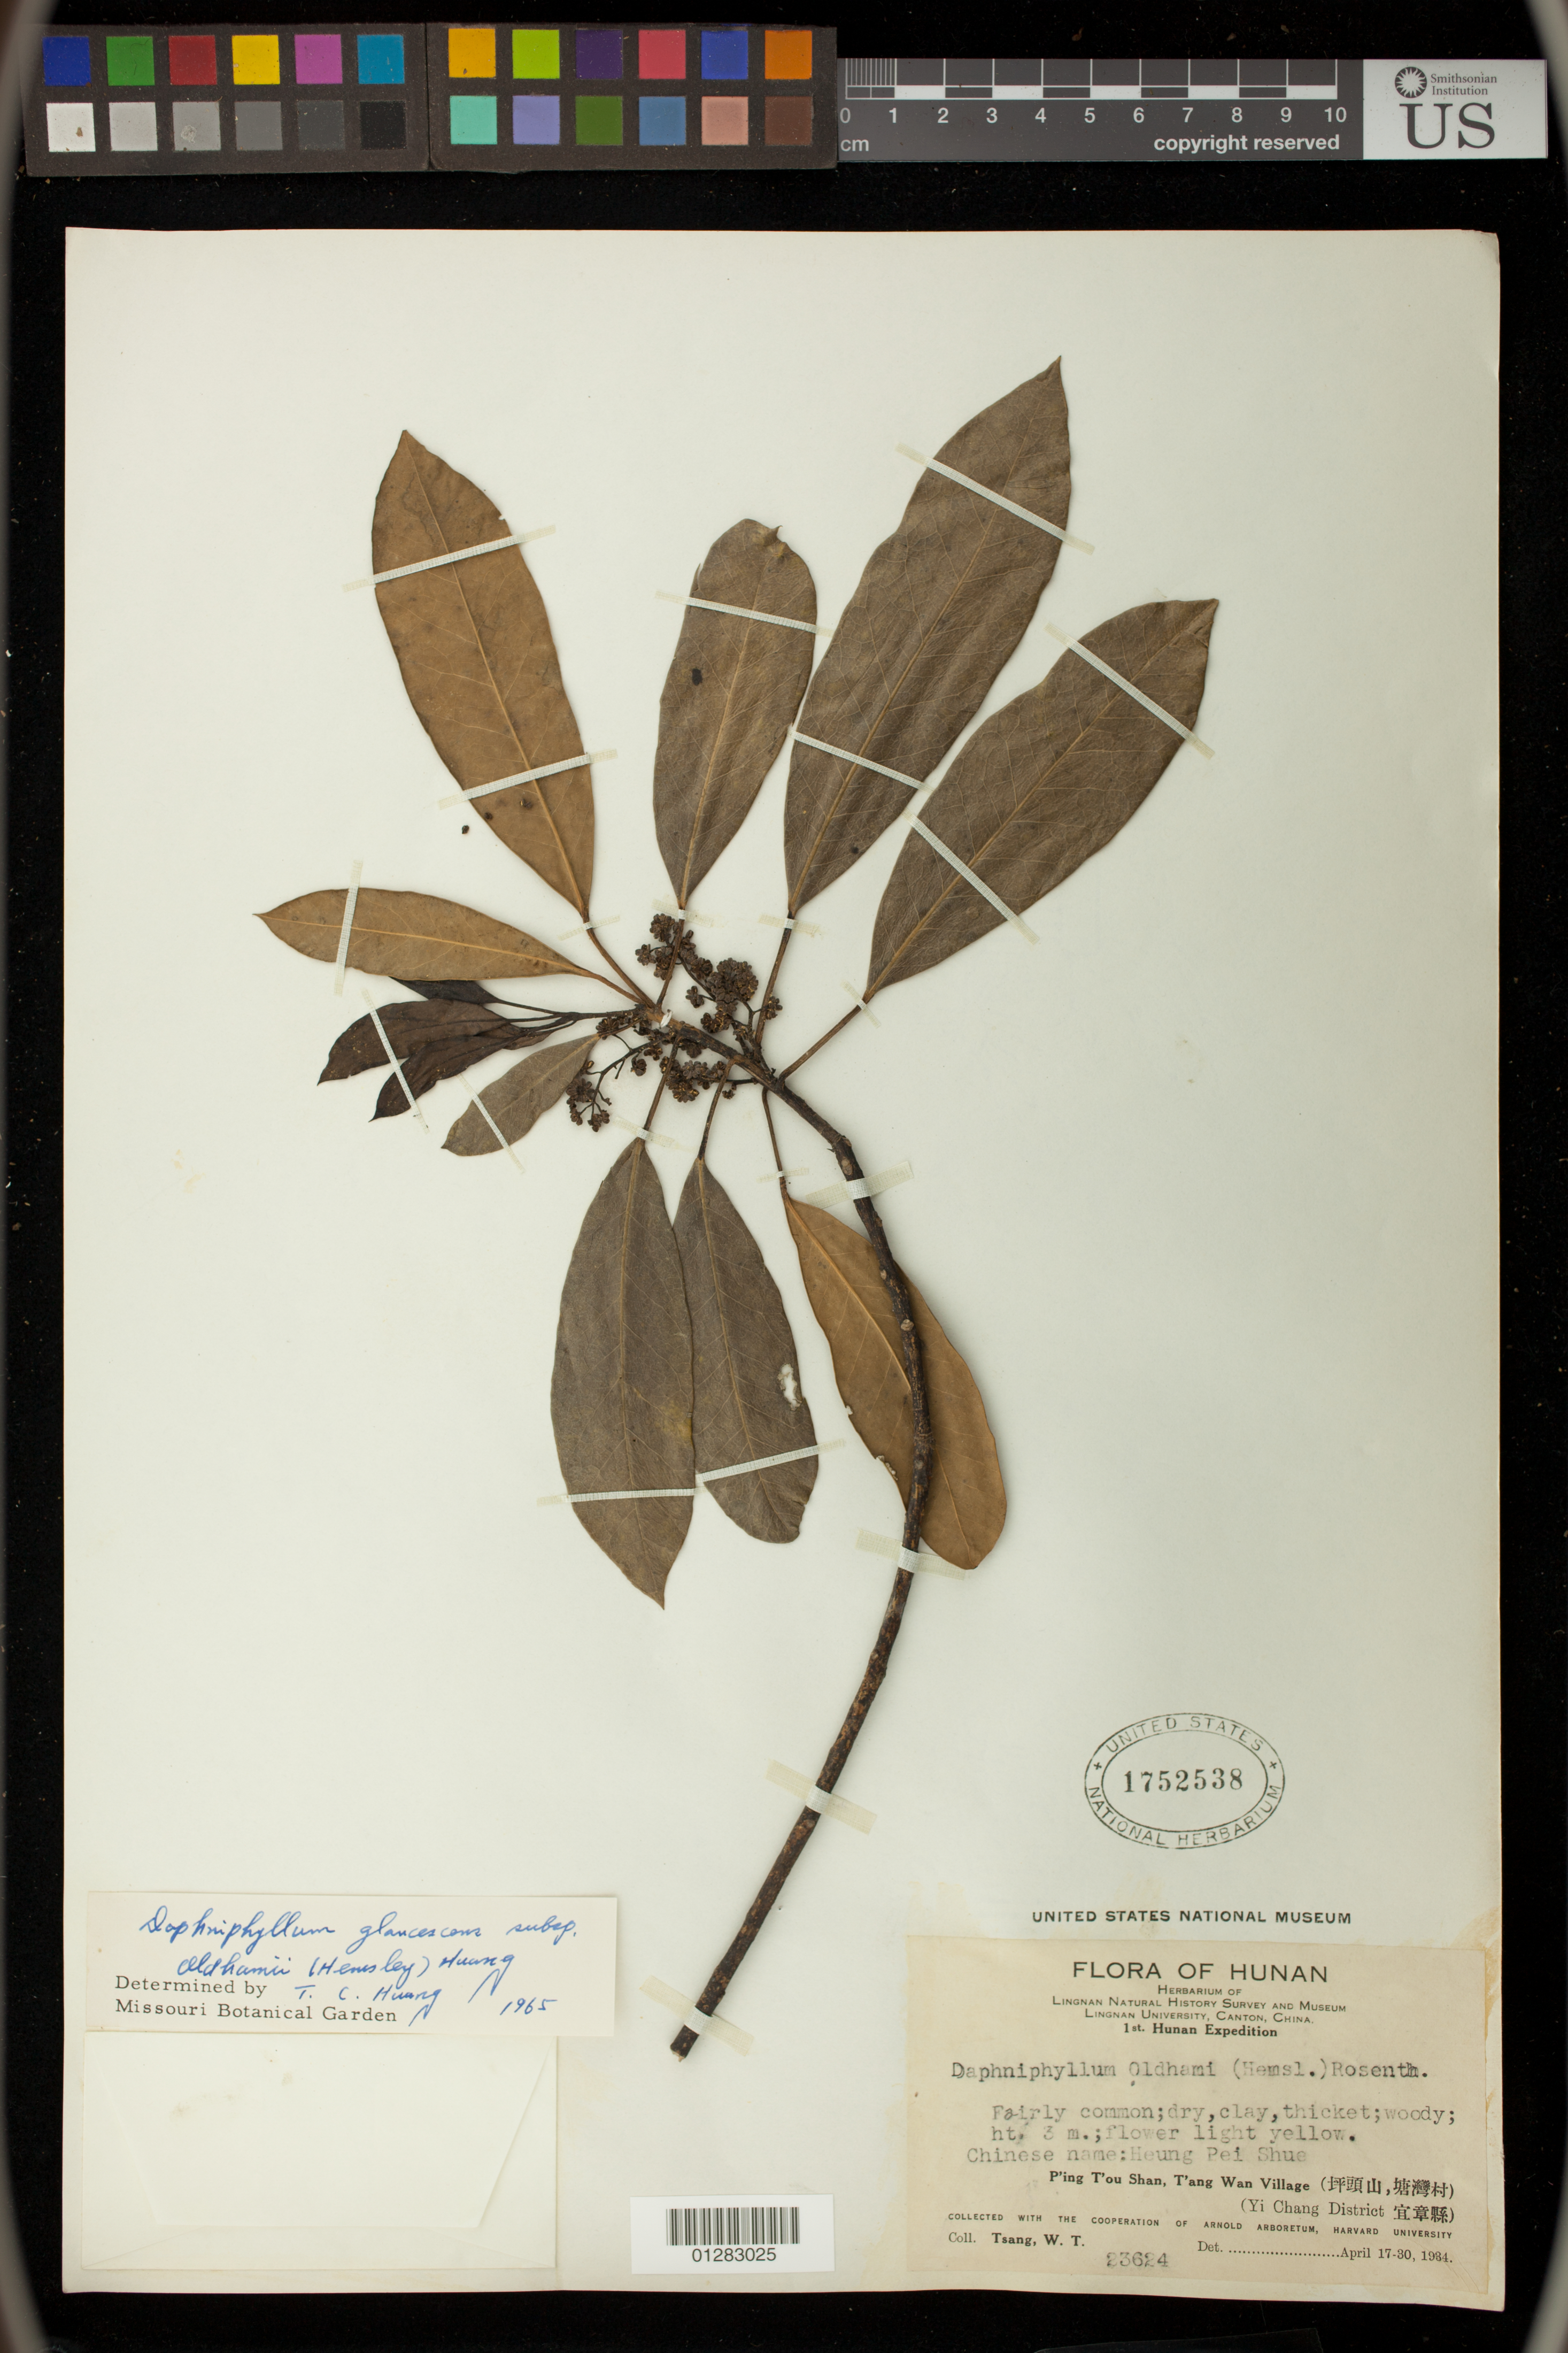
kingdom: Plantae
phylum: Tracheophyta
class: Magnoliopsida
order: Saxifragales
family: Daphniphyllaceae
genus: Daphniphyllum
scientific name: Daphniphyllum glaucescens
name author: Blume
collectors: W. T. Tsang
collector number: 23624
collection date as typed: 17 Apr 1934 to 30 Apr 1934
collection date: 1934-04-17/1934-04-30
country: China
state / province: Hunan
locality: P'ing T'ou Shan, T'ang Wan Village, (Yi Chang District)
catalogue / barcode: US 1752538